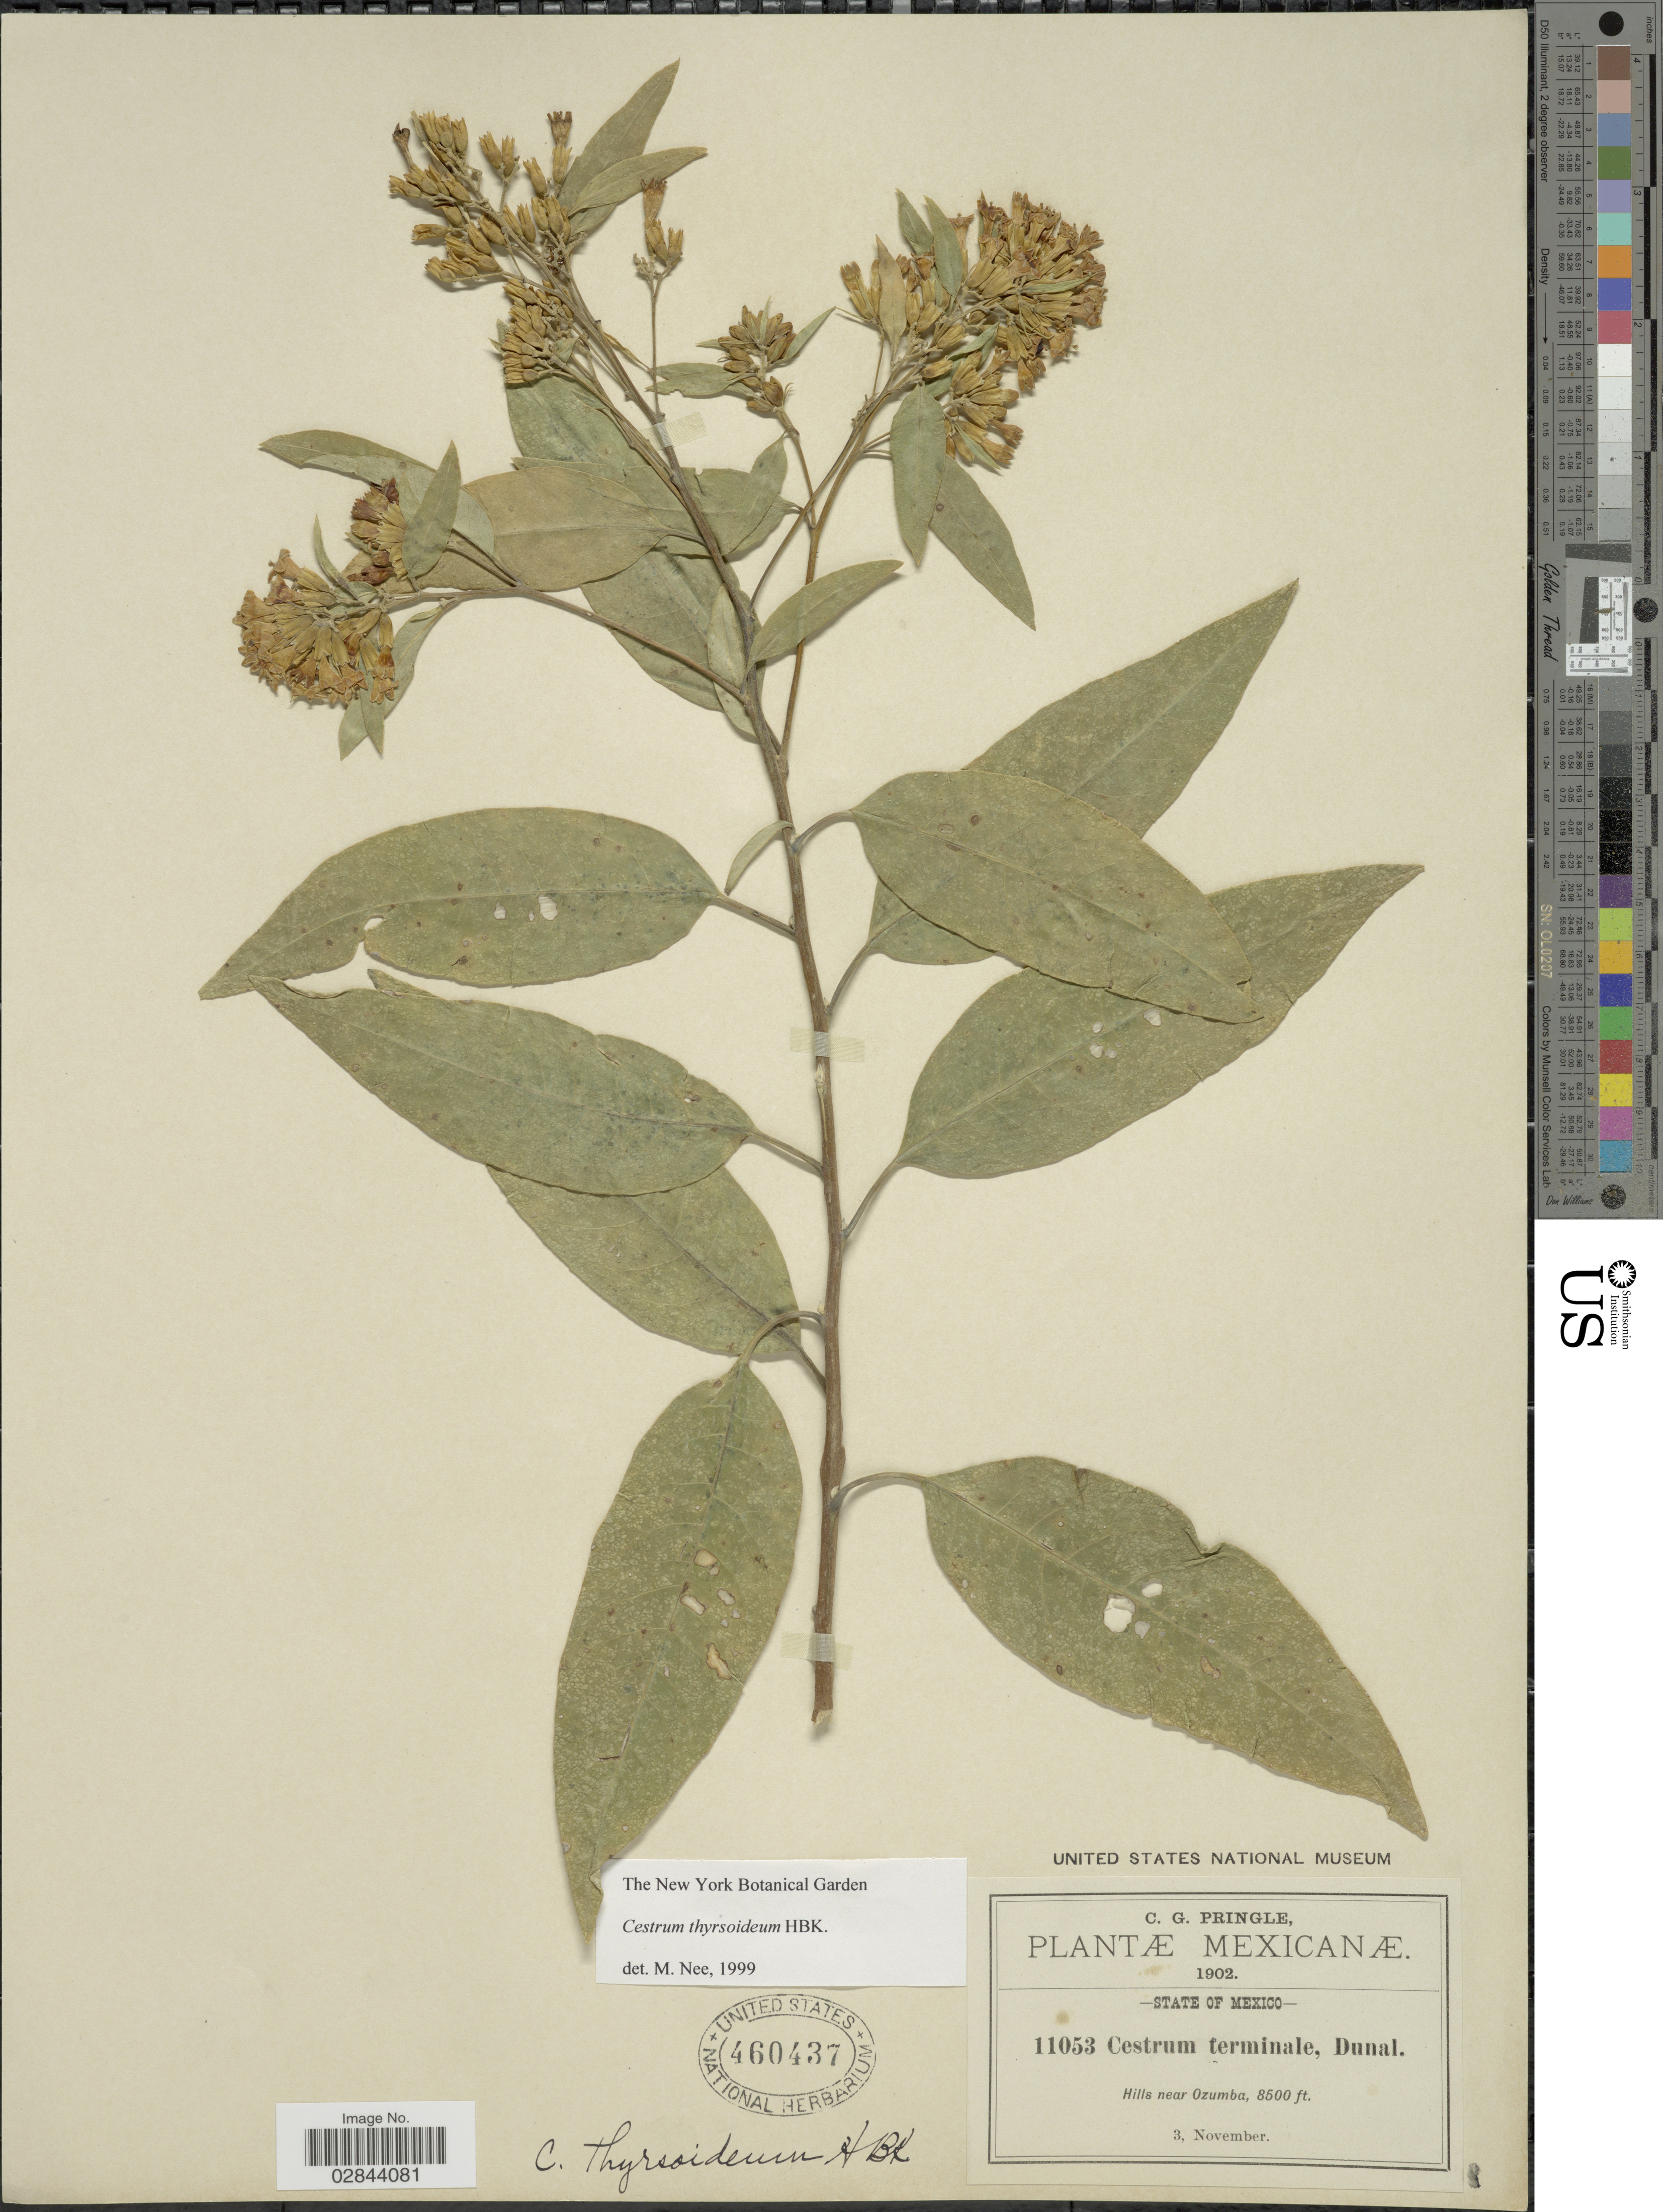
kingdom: Plantae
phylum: Tracheophyta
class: Magnoliopsida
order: Solanales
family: Solanaceae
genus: Cestrum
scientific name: Cestrum thyrsoideum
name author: Kunth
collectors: C. G. Pringle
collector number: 11053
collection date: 1902-11-03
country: Mexico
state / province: México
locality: Hills near Ozumba.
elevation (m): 2591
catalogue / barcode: US 460437